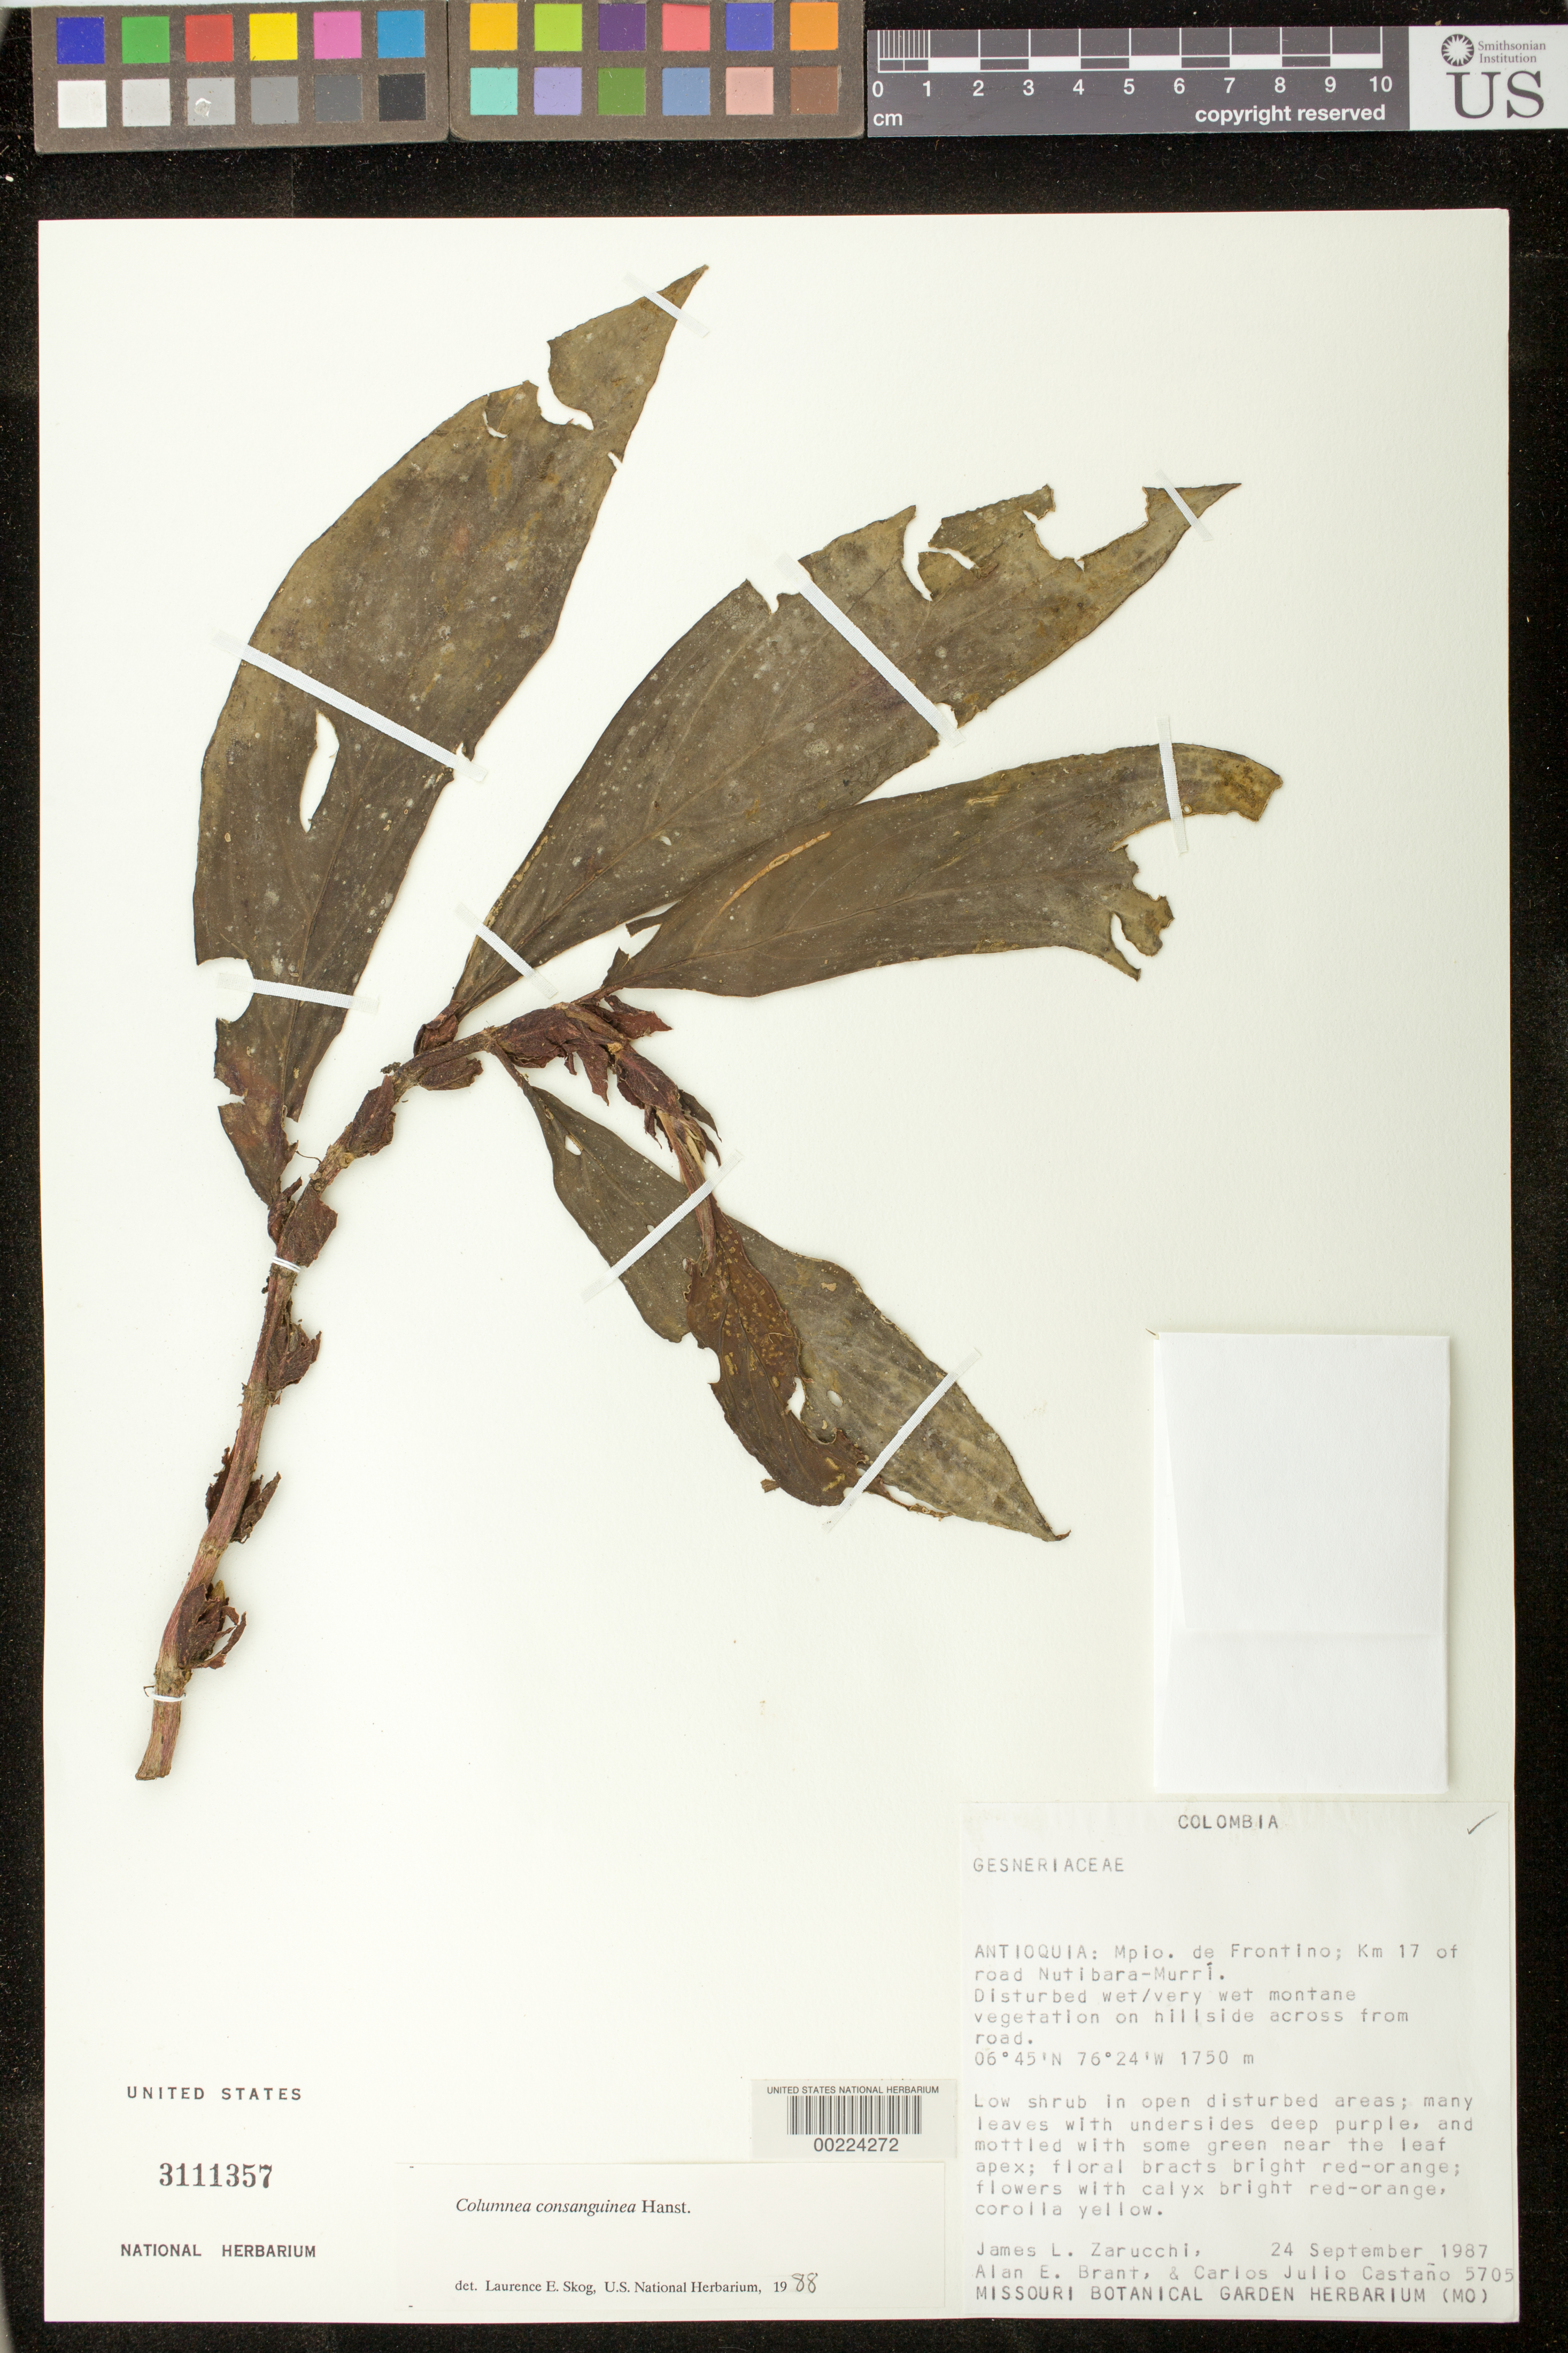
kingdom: Plantae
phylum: Tracheophyta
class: Magnoliopsida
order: Lamiales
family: Gesneriaceae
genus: Columnea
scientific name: Columnea consanguinea Hanst. var. consanguinea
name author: (Hanst.) Hanst.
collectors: J. L. Zarucchi, A. Brant & C. Castano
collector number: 5705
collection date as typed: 24 Sep 1987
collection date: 1987-09-24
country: Colombia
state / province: Antioquia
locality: Mpio. of Frontino, km 17 of Nutibara-Murri road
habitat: Disturbed wet/very wet montane vegetation on hillside across from road; in open disturbed areas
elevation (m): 1750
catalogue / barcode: US 3111357